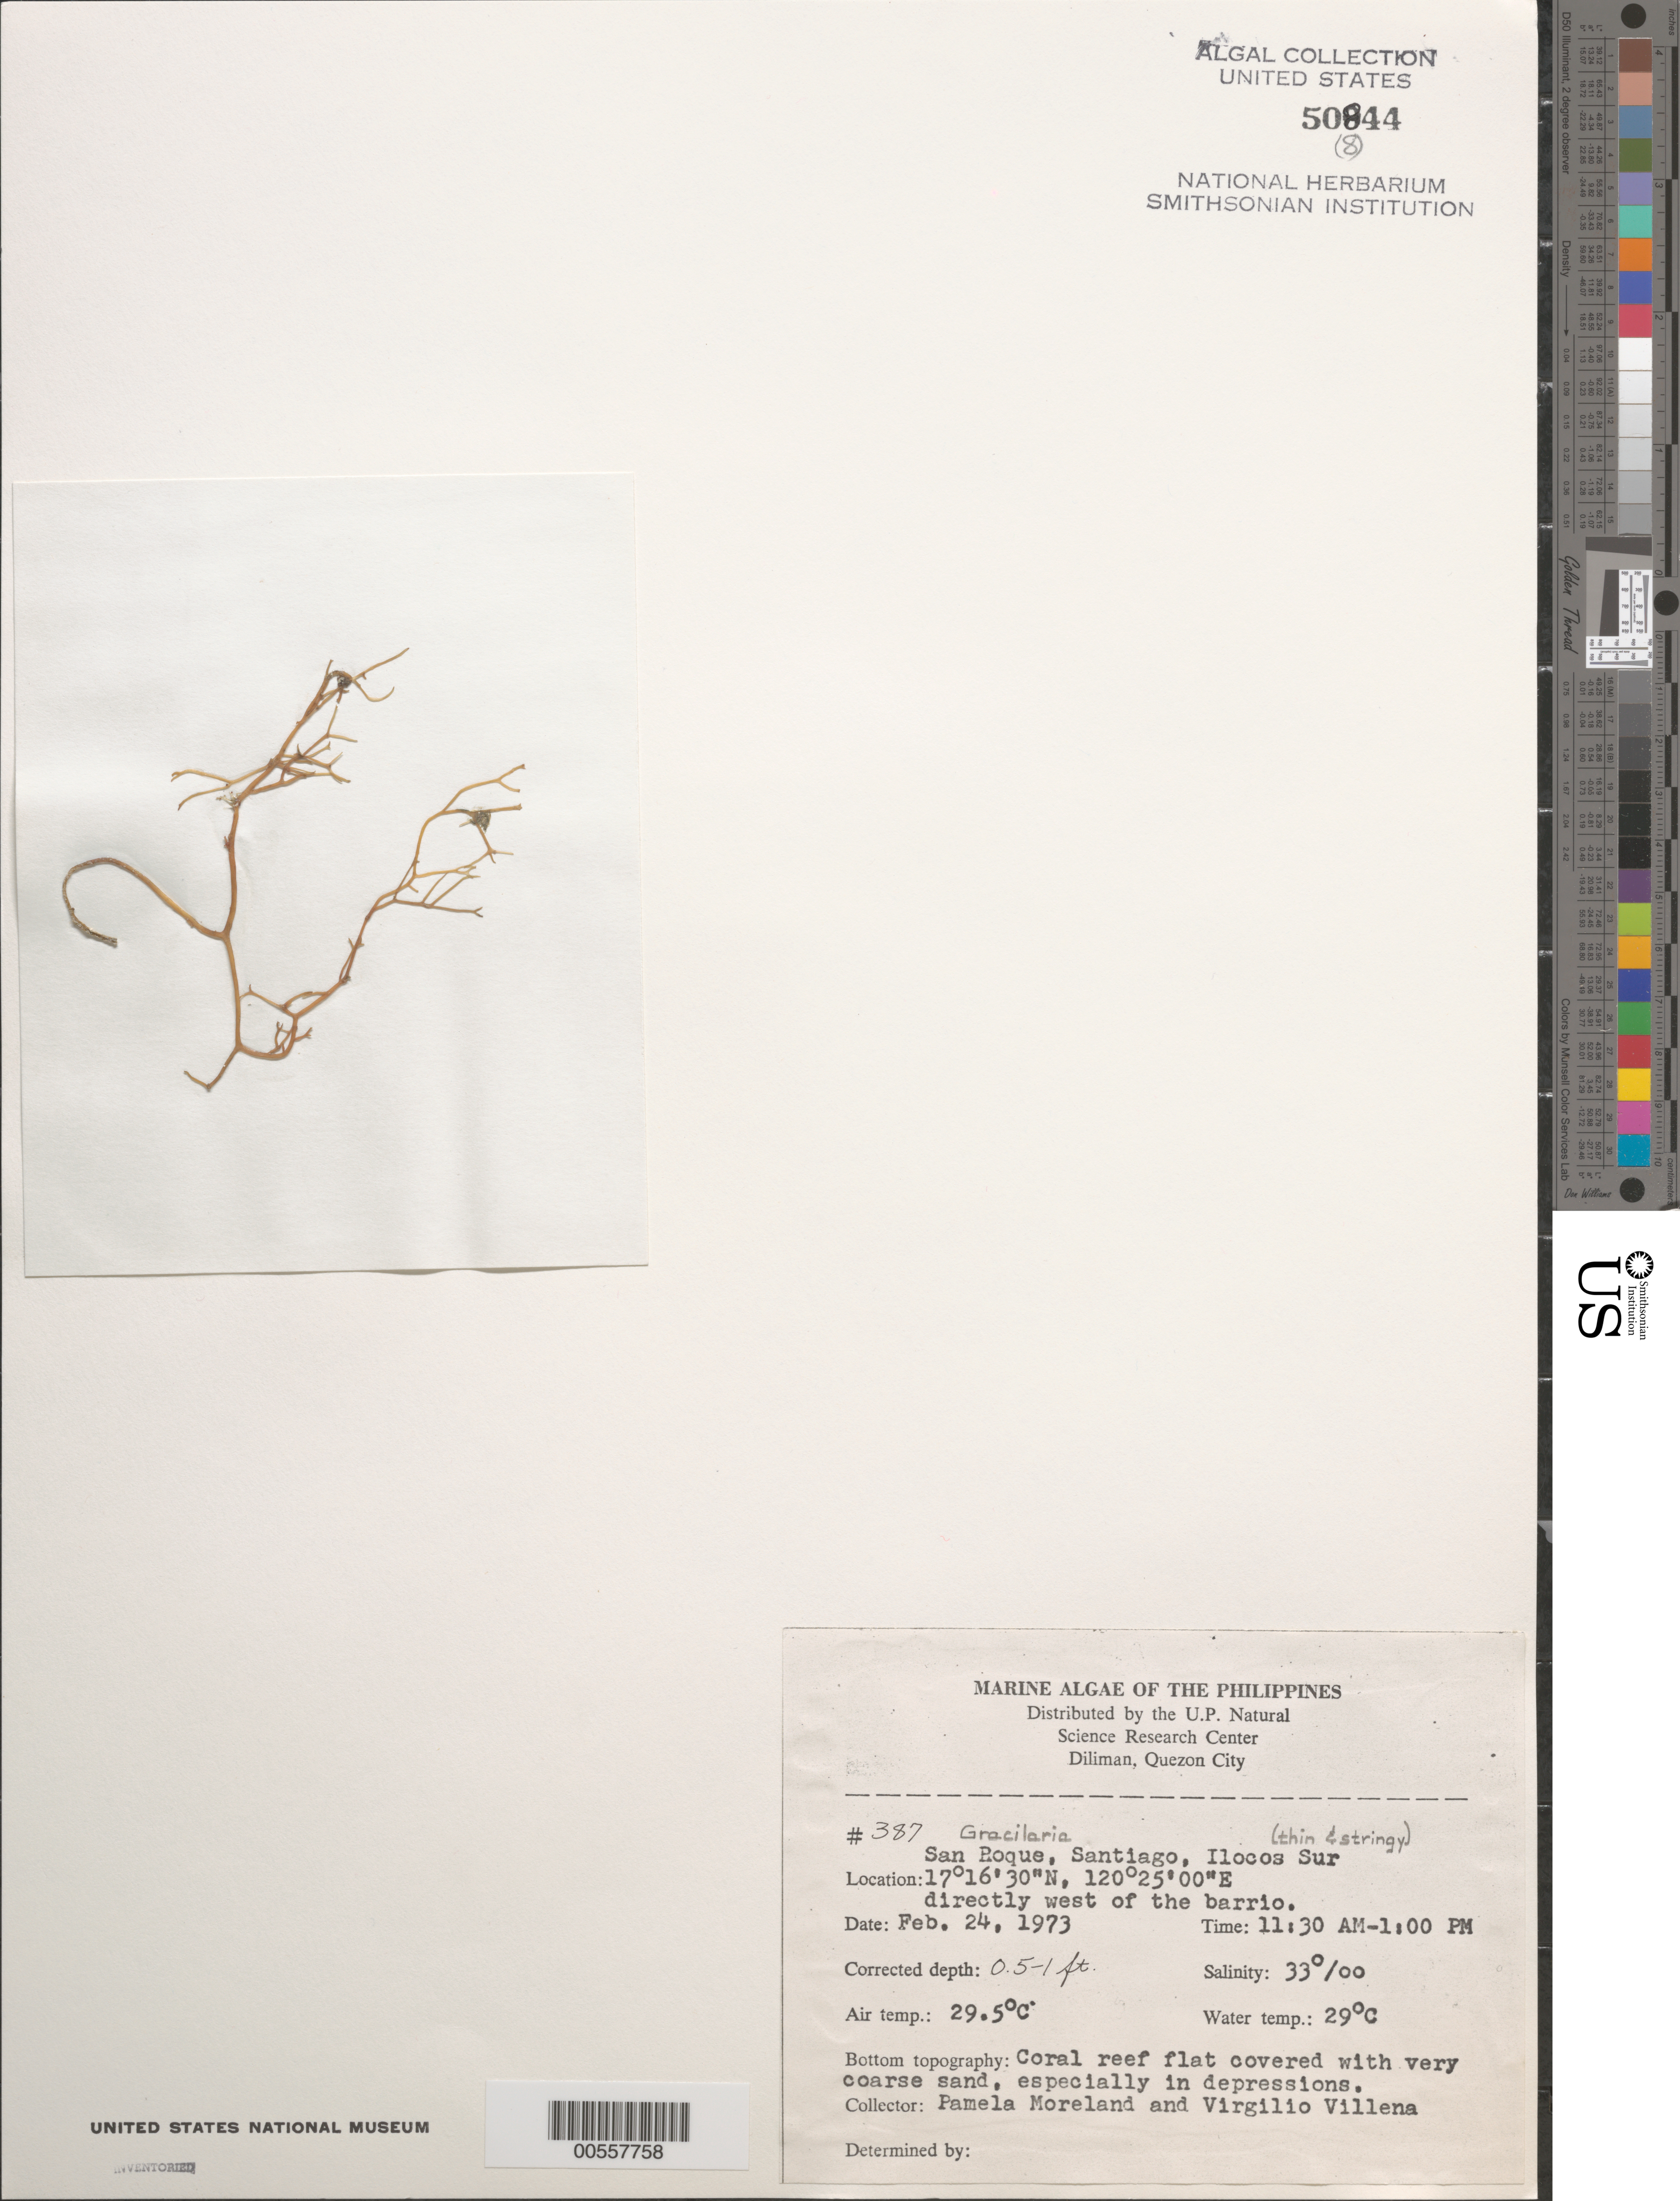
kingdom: Plantae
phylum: Rhodophyta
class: Florideophyceae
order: Gracilariales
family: Gracilariaceae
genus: Gracilaria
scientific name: Gracilaria sp.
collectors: P. Moreland & V. Villena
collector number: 387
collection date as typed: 24 Feb 1973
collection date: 1973-02-24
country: Philippines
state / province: Eastern Visayas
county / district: Northern Samar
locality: San roque, santiago, ilocos sur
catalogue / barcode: US 50844